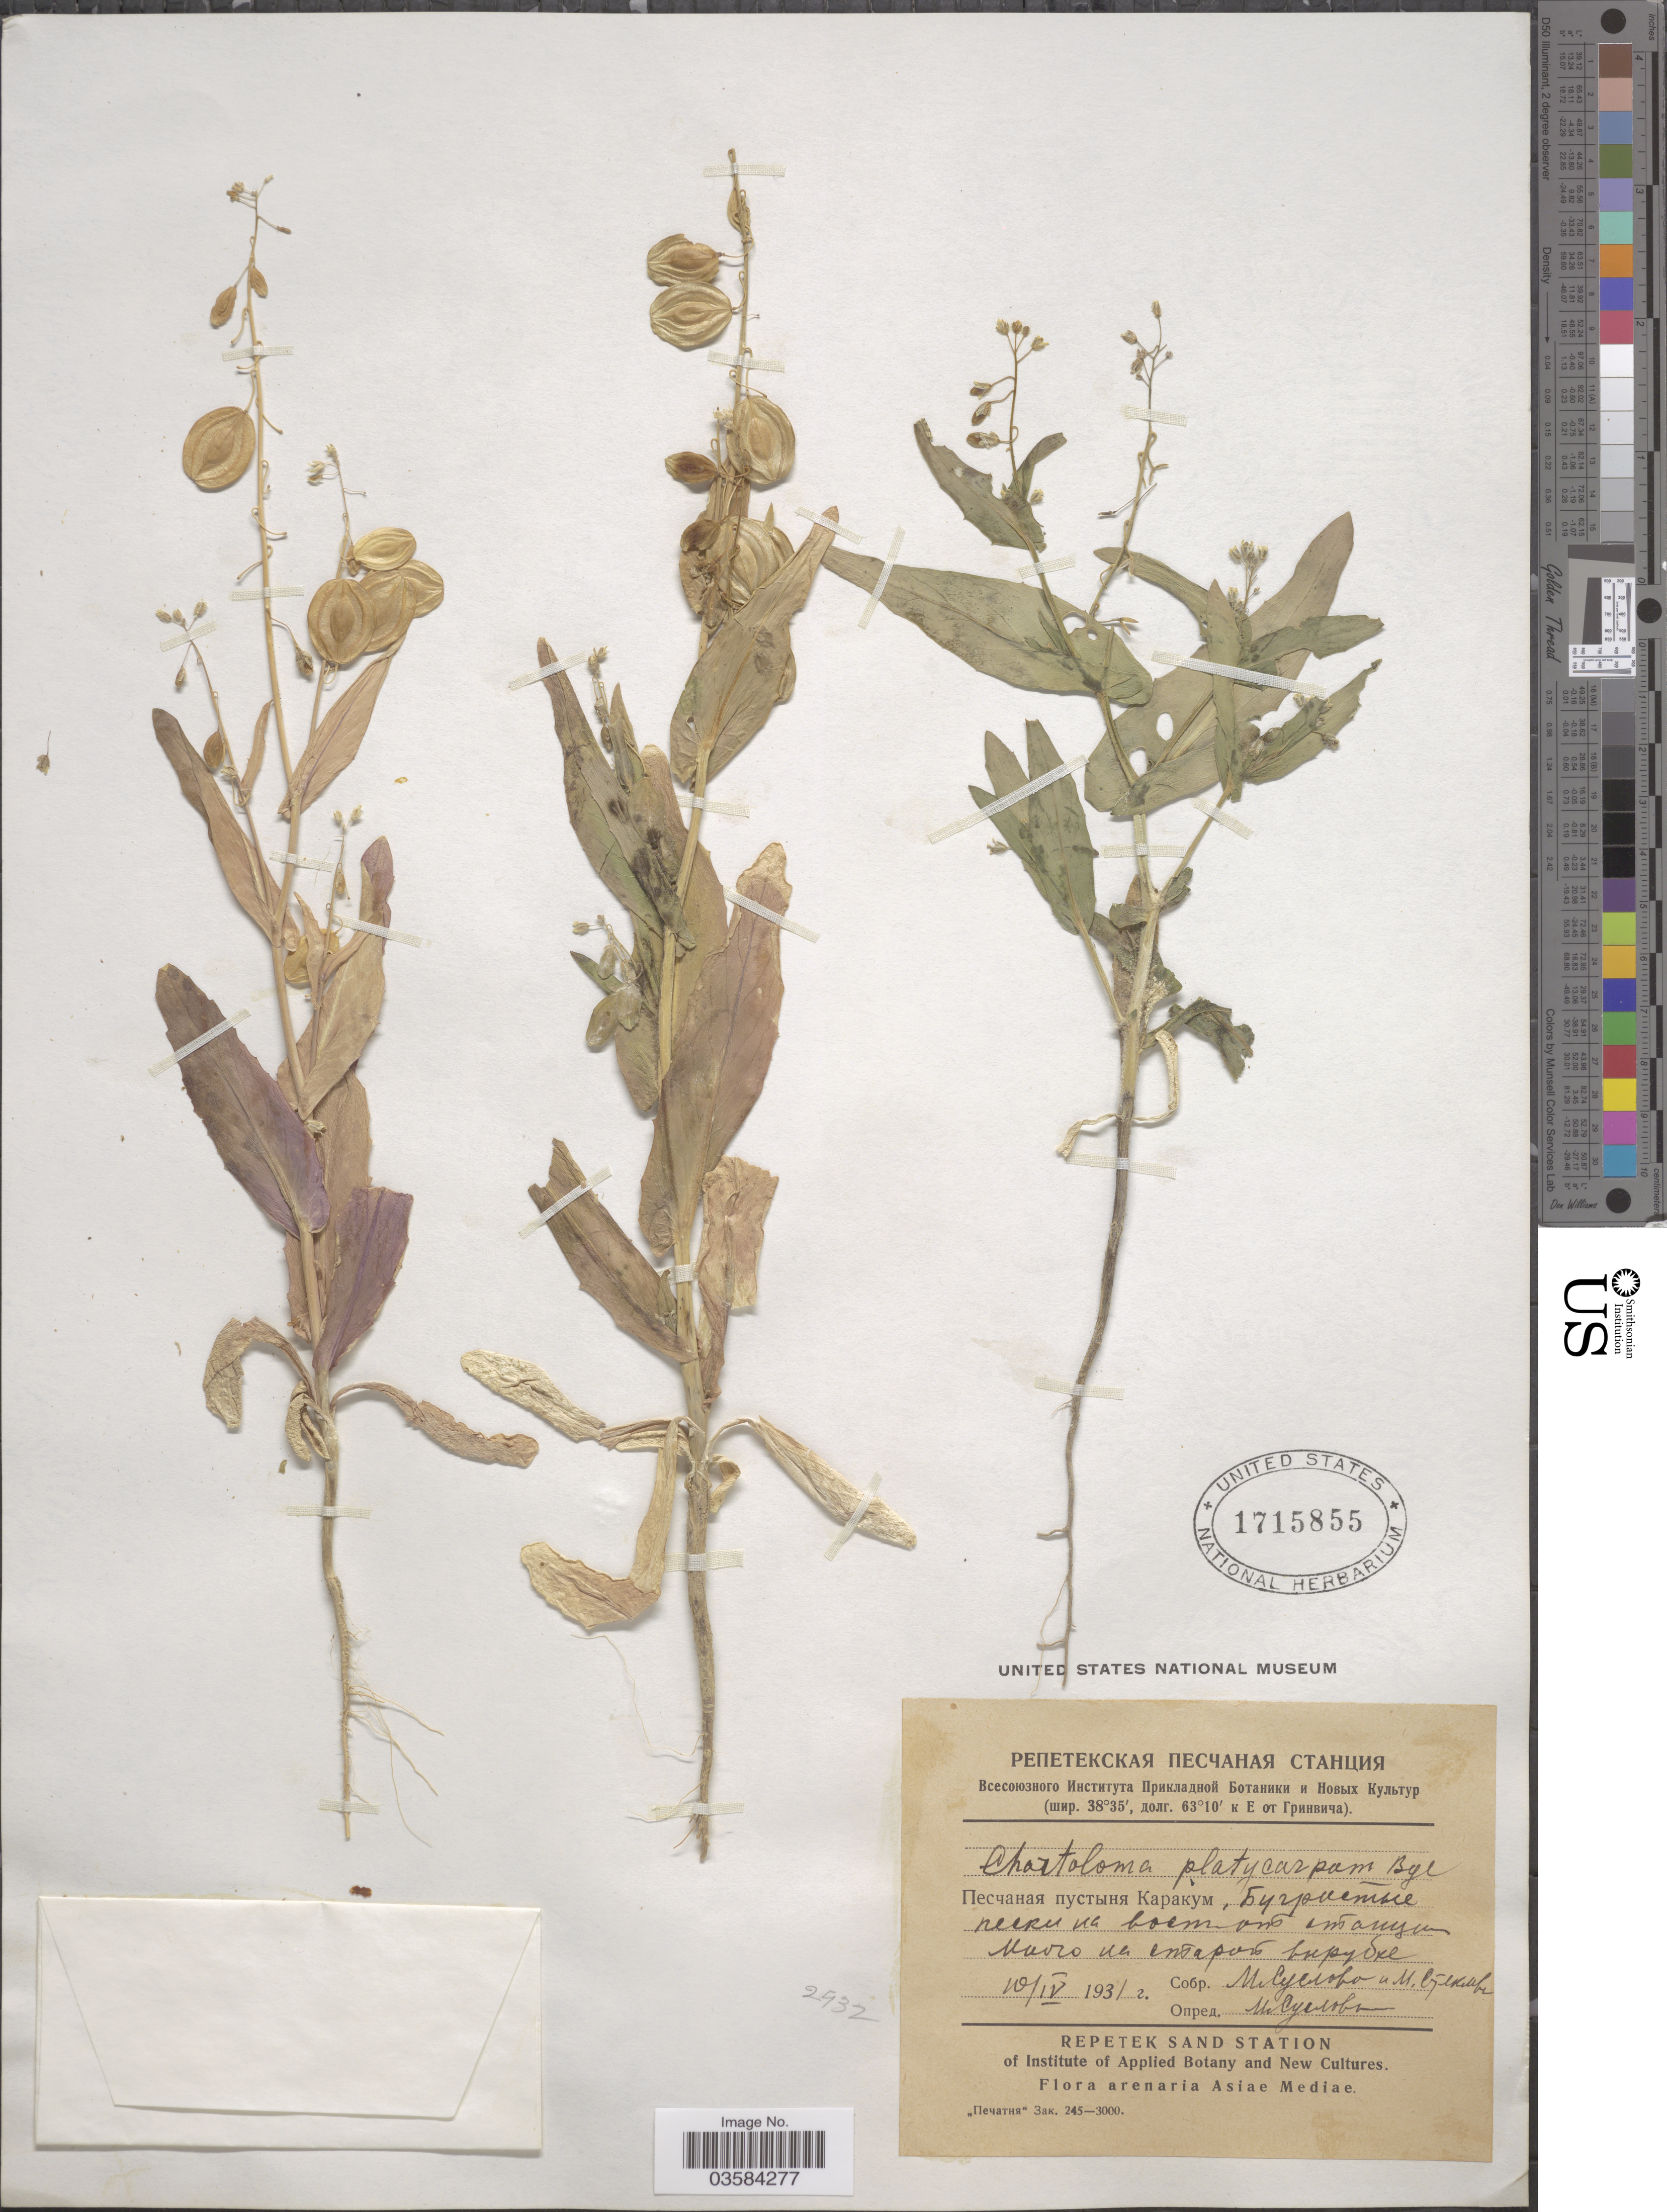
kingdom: Plantae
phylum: Tracheophyta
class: Magnoliopsida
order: Brassicales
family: Brassicaceae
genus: Chartoloma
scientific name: Chartoloma platycarpum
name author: (Bunge) Bunge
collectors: M. Suslova & M. Steklova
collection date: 1931-04-10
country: Turkmenistan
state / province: Lebap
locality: Karakum Desert, E of Station Repetek. Arenaria Asiae Mediae.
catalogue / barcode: US 1715855